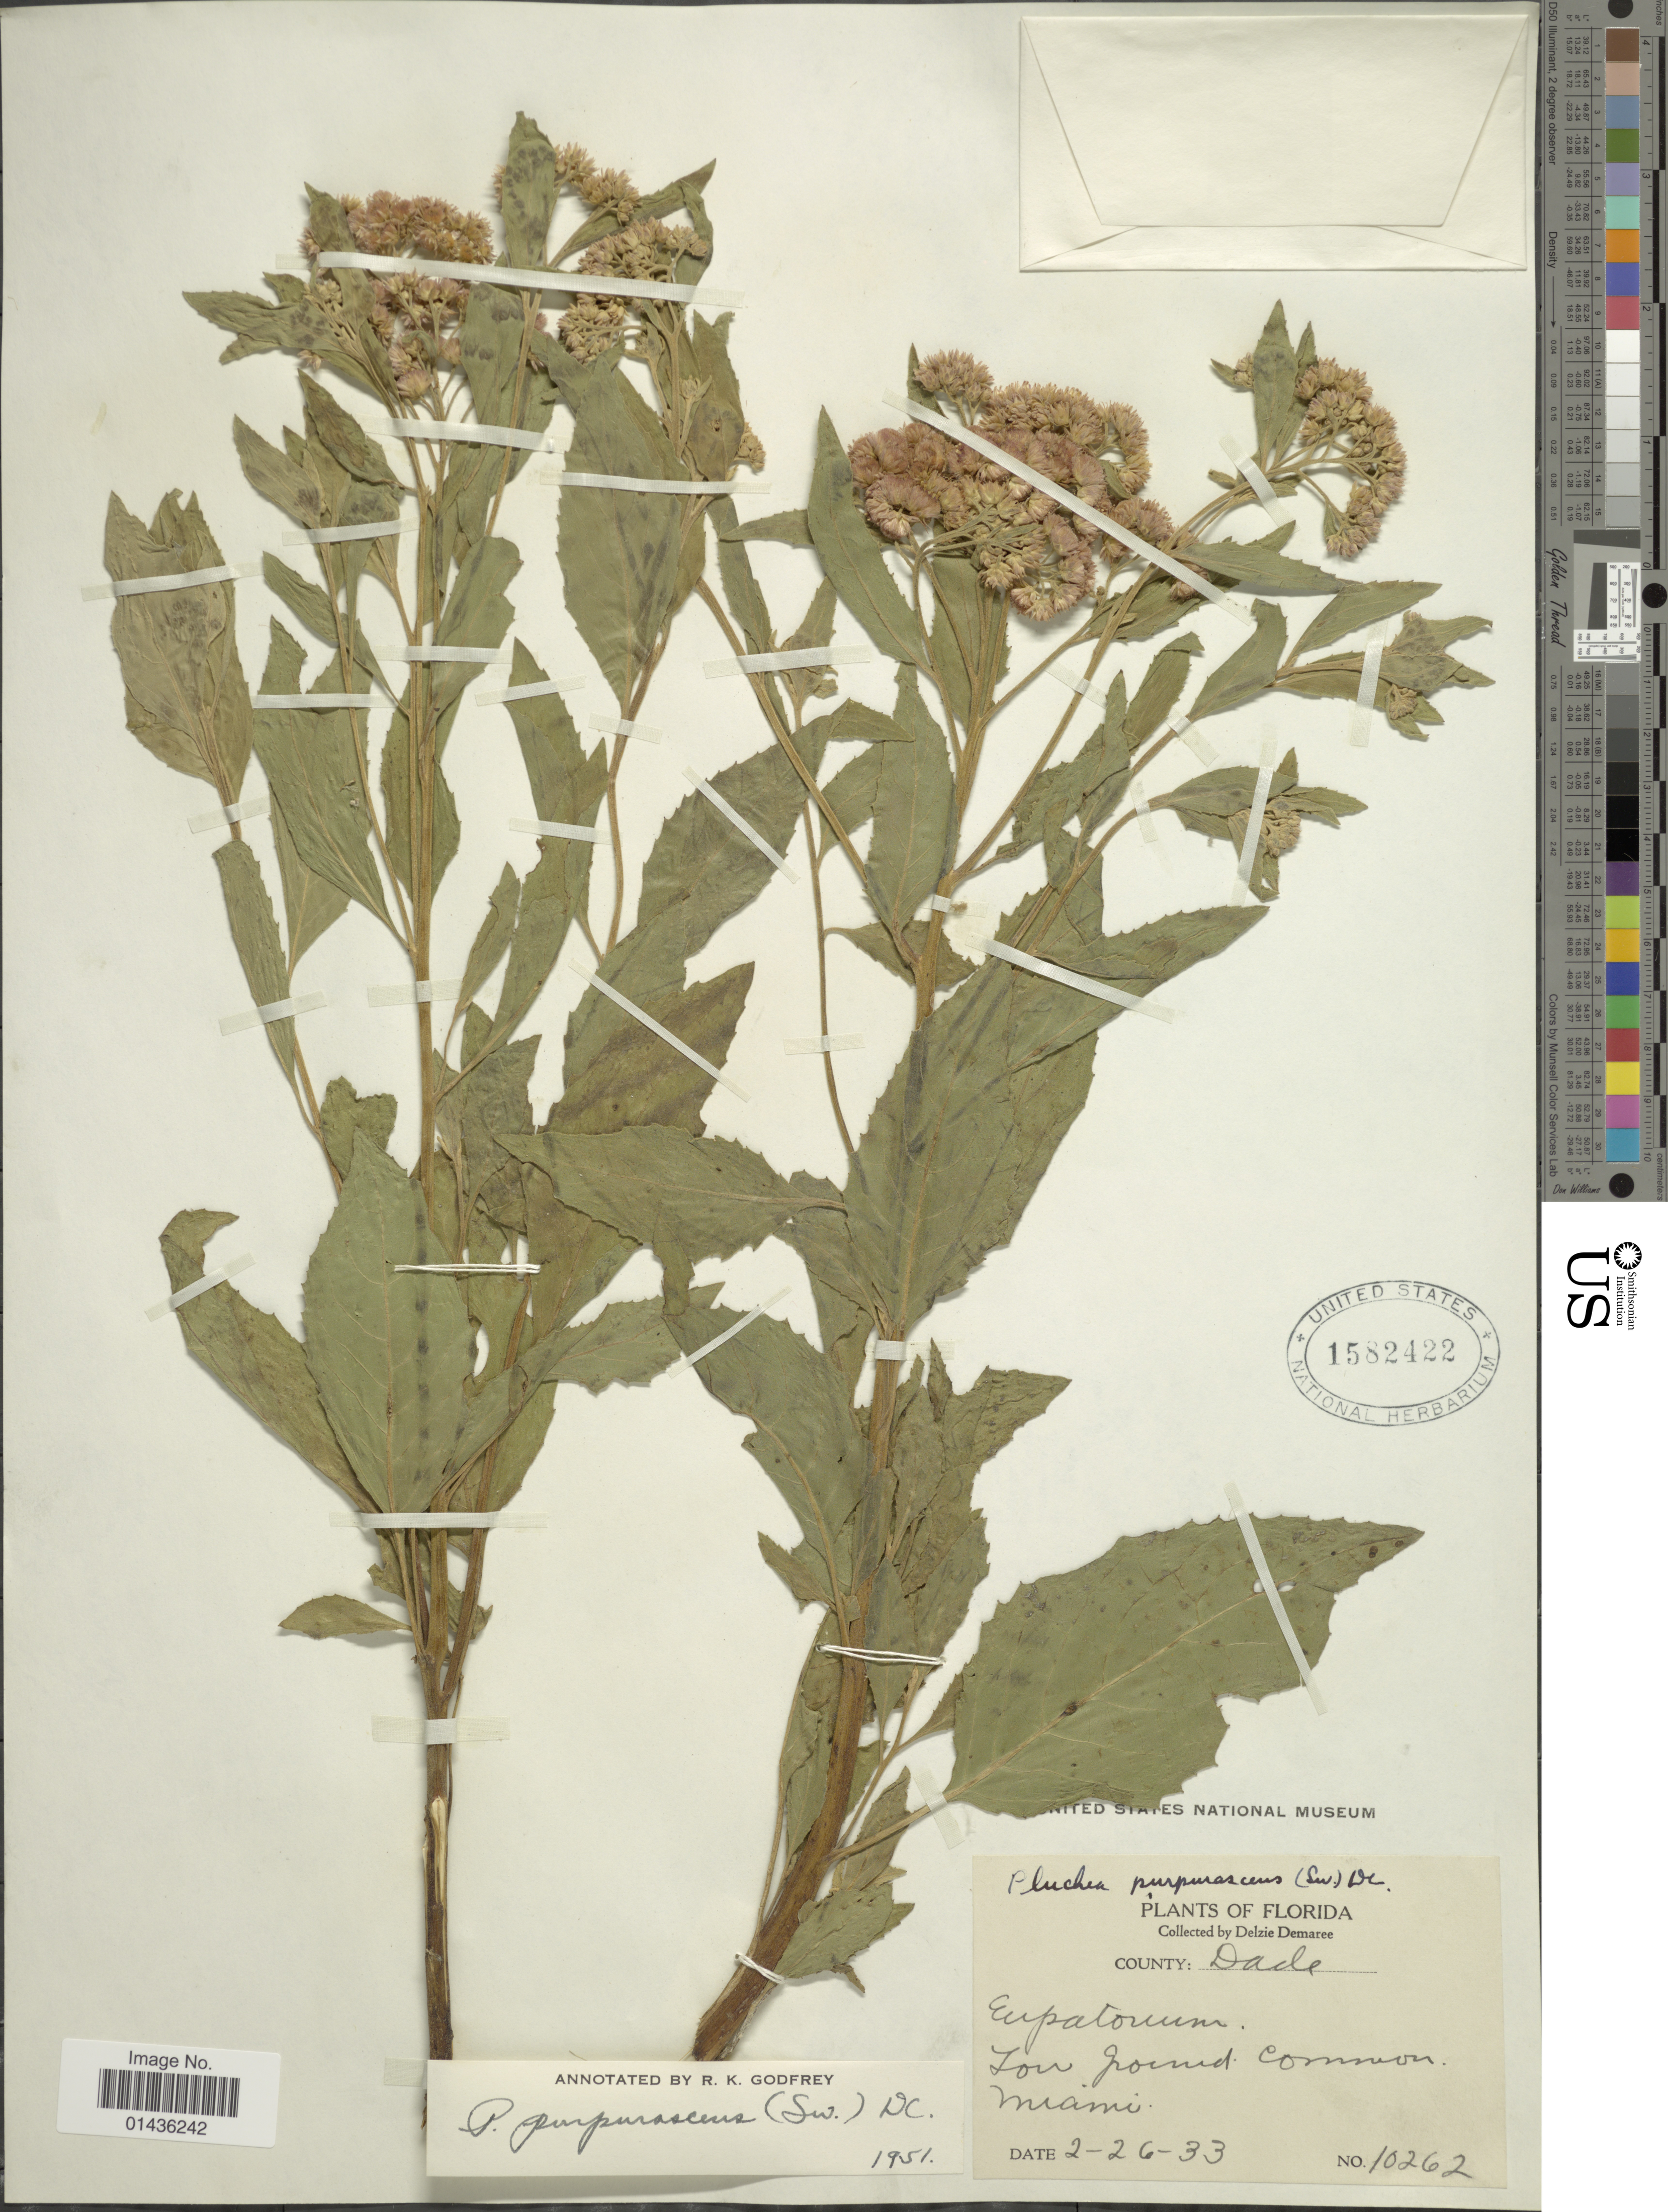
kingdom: Plantae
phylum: Tracheophyta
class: Magnoliopsida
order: Asterales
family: Asteraceae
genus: Pluchea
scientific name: Pluchea odorata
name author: (L.) Cass.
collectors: D. Demaree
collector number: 10262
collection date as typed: Transcribed d/m/y: 26/2/33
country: United States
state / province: Florida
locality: County Dade, Miami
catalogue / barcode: US 1582422